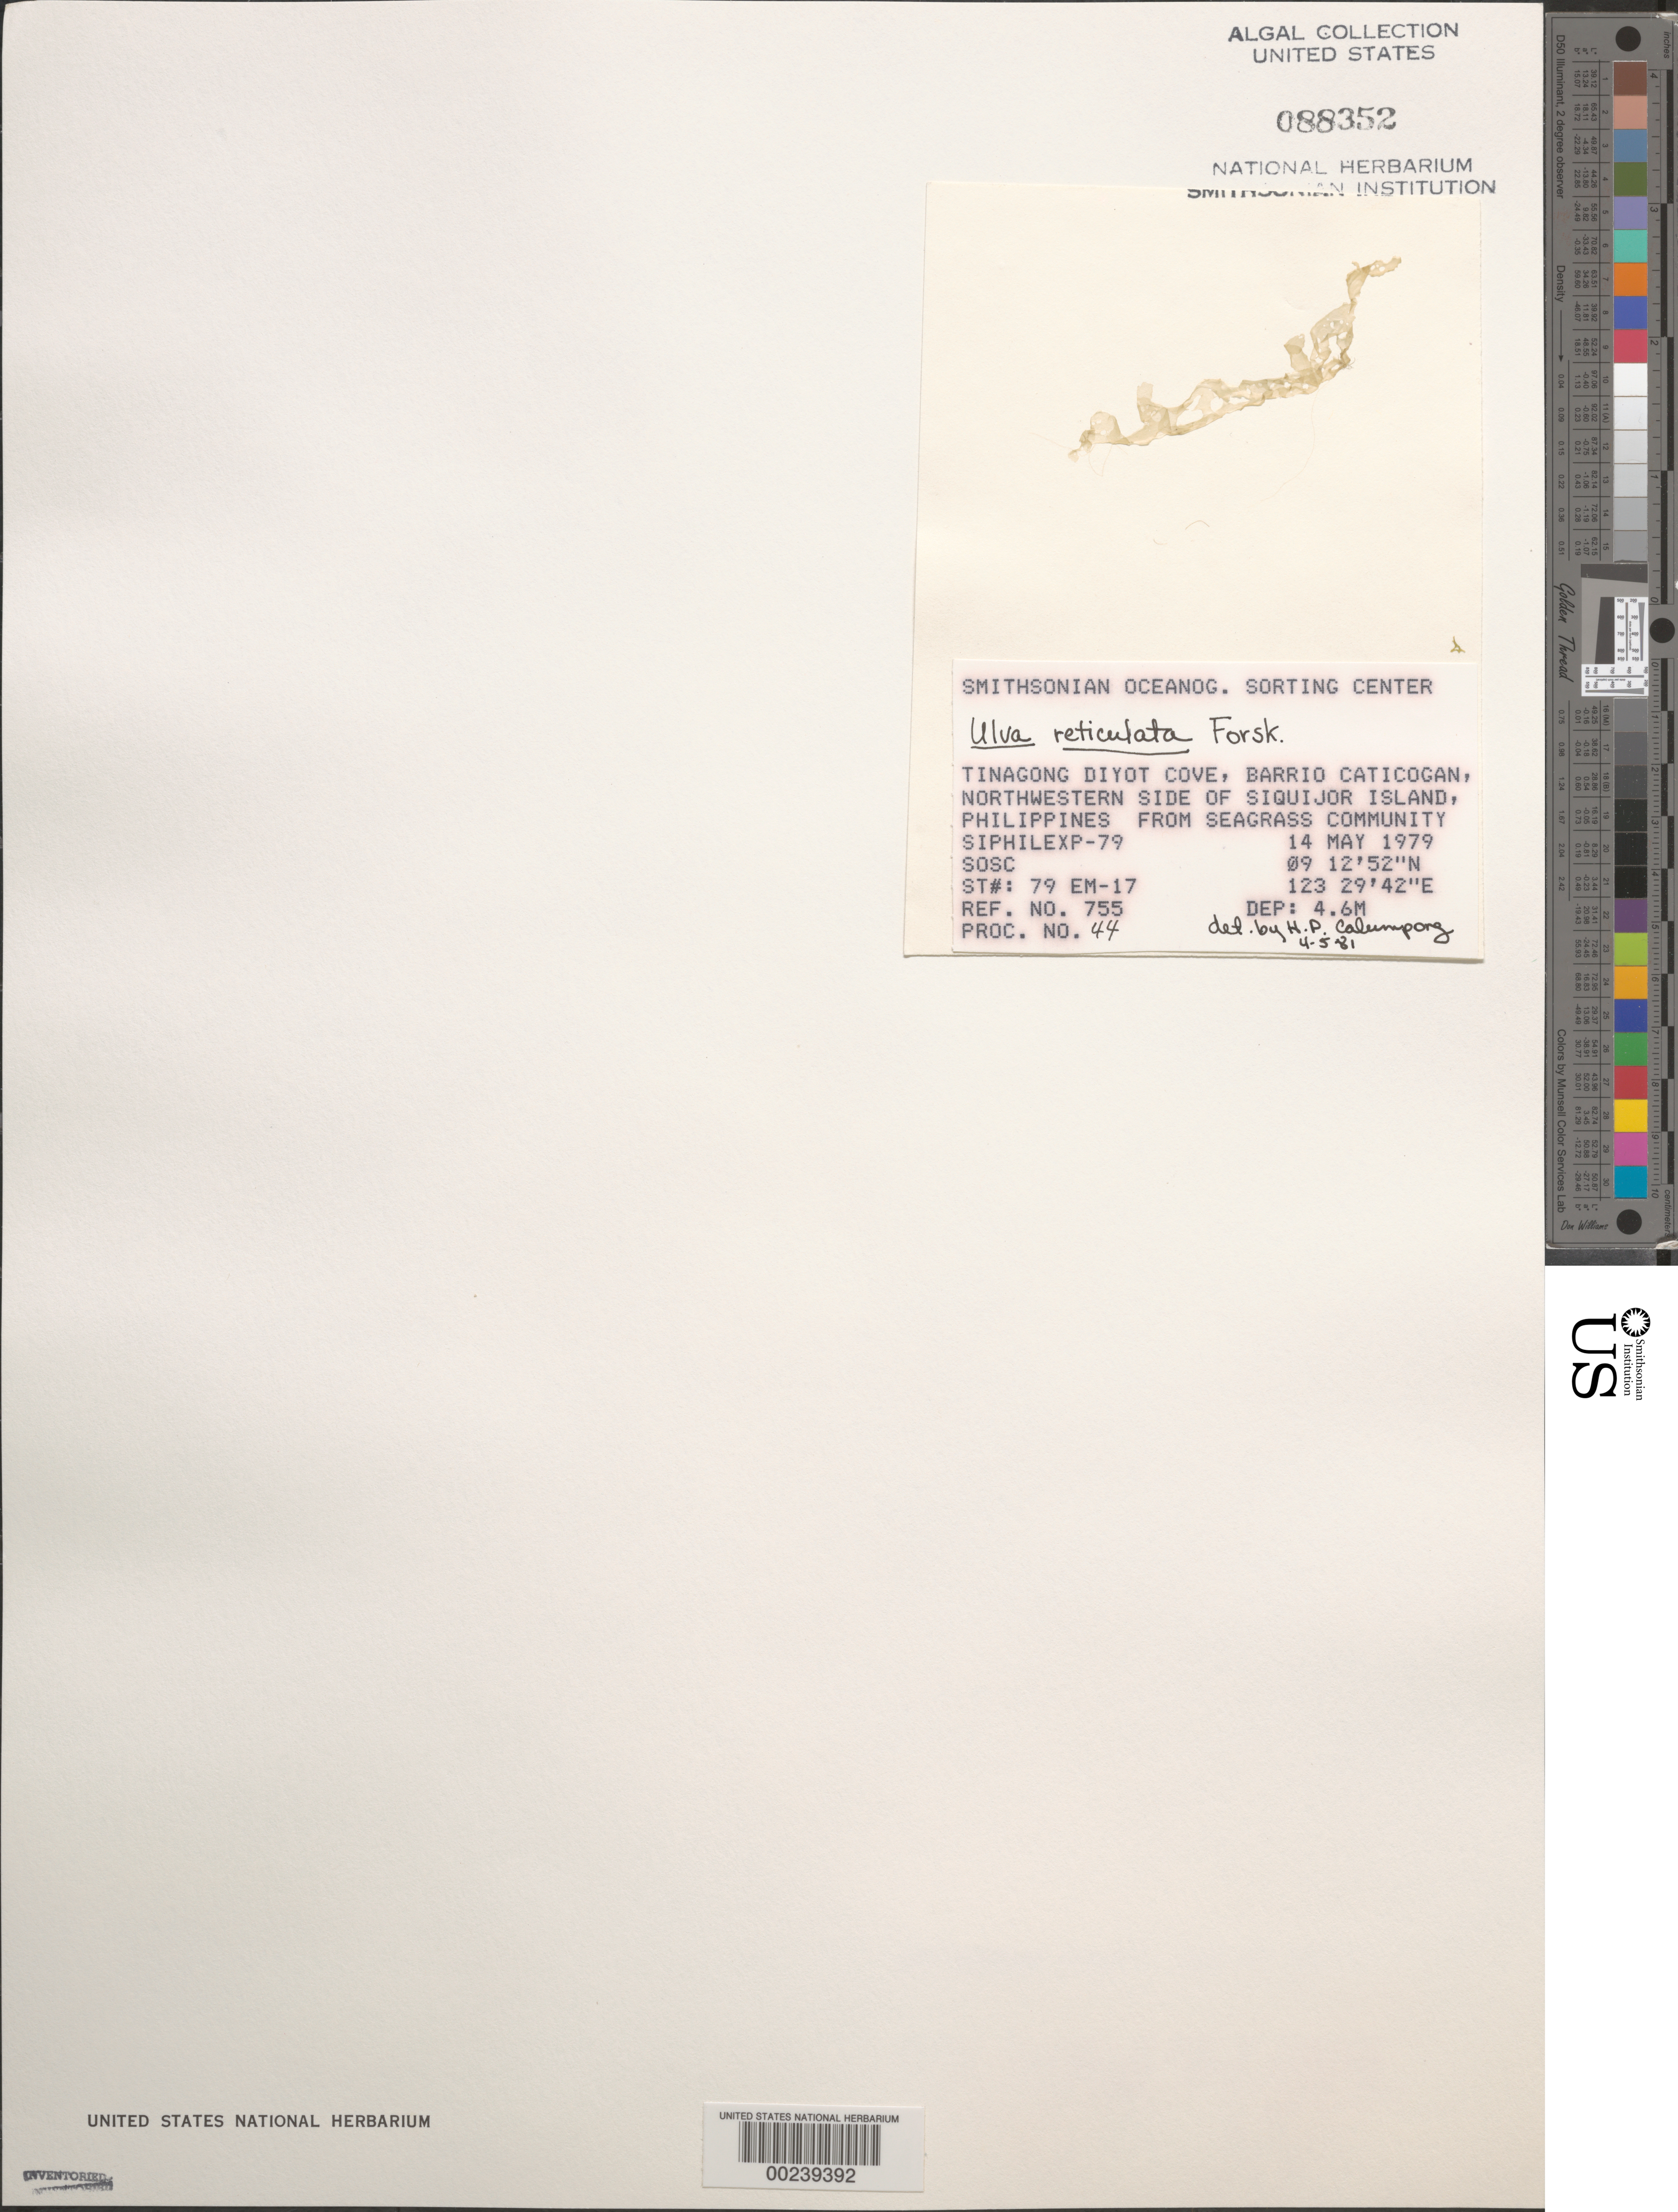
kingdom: Plantae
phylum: Chlorophyta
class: Ulvophyceae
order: Ulvales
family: Ulvaceae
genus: Ulva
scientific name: Ulva reticulata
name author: Forssk.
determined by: Calumpong, H. P.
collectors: SOSC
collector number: Station 79 Em-17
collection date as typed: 14 May 1979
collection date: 1979-05-14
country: Philippines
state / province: Central Visayas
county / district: Siquijor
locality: Visayan, Siquijor island, barrio caticogan, tinagong diyot cove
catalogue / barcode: US 88352